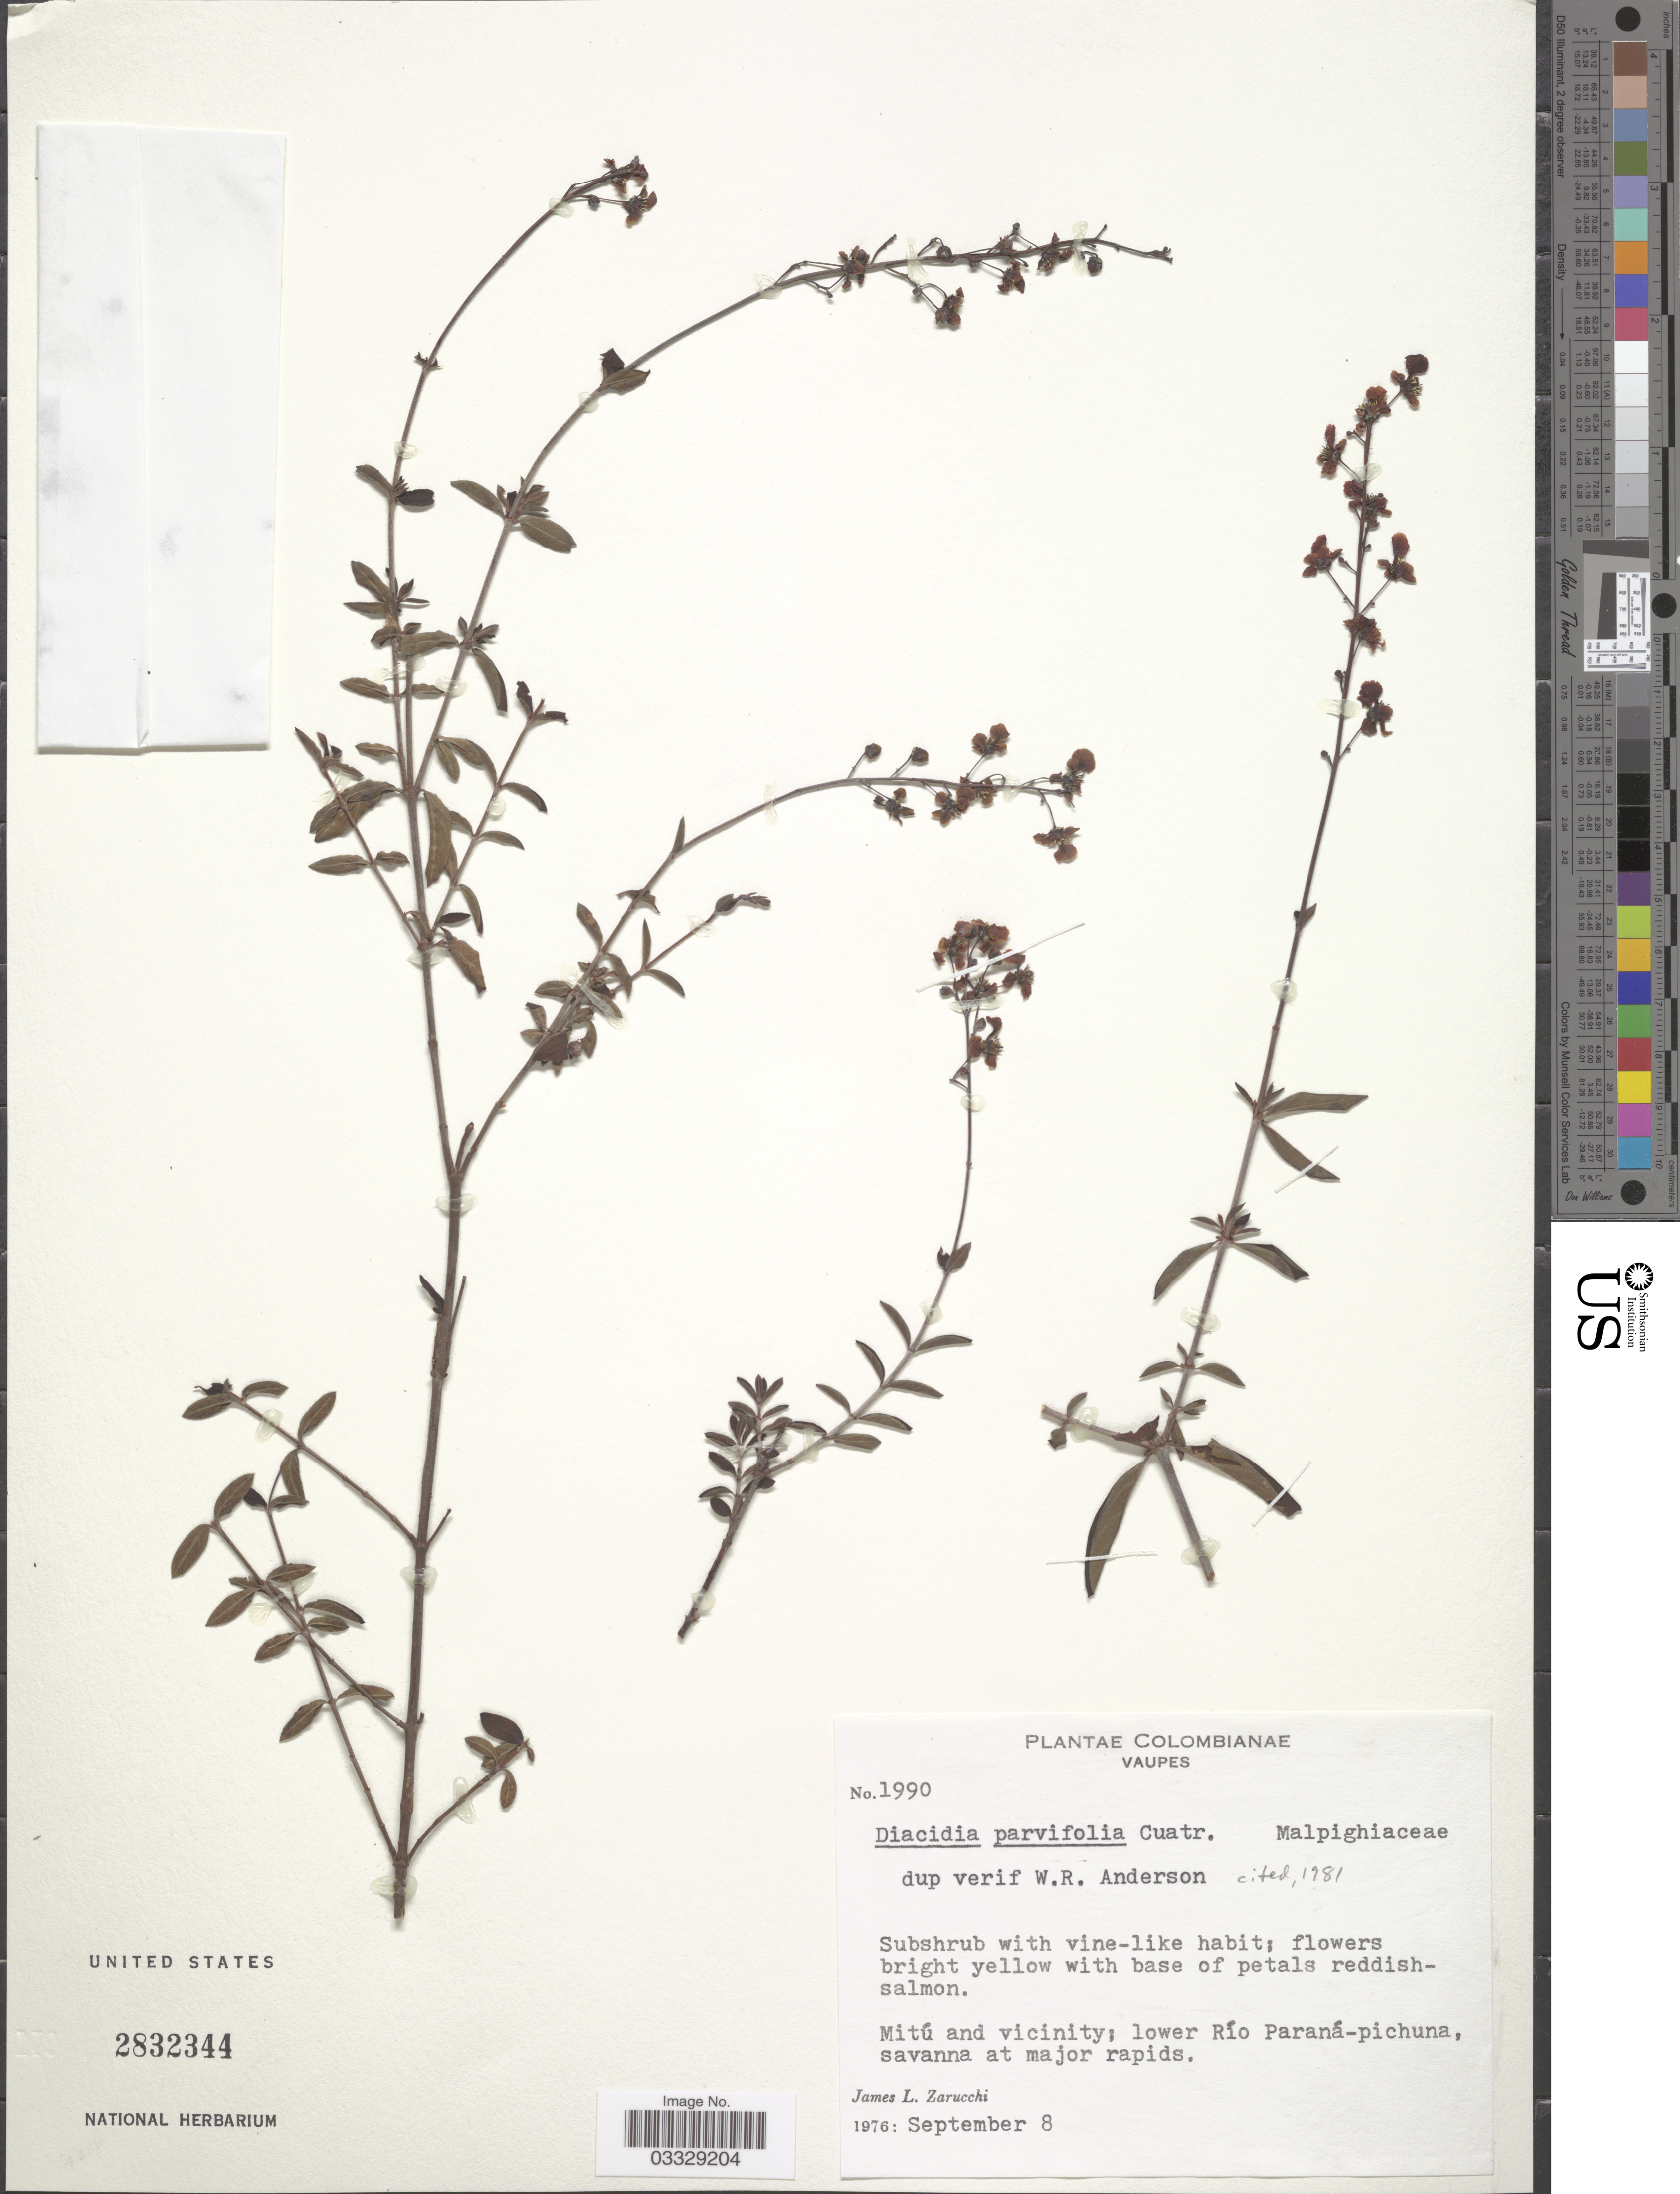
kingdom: Plantae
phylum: Tracheophyta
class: Magnoliopsida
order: Malpighiales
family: Malpighiaceae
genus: Diacidia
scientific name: Diacidia parvifolia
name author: Cuatrec.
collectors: J. L. Zarucchi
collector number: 1990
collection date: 1976-09-08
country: Colombia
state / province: Vaupés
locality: Mitú and vicinity; lower Río Paraná-pichuna, savanna at major rapids.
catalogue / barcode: US 2832344